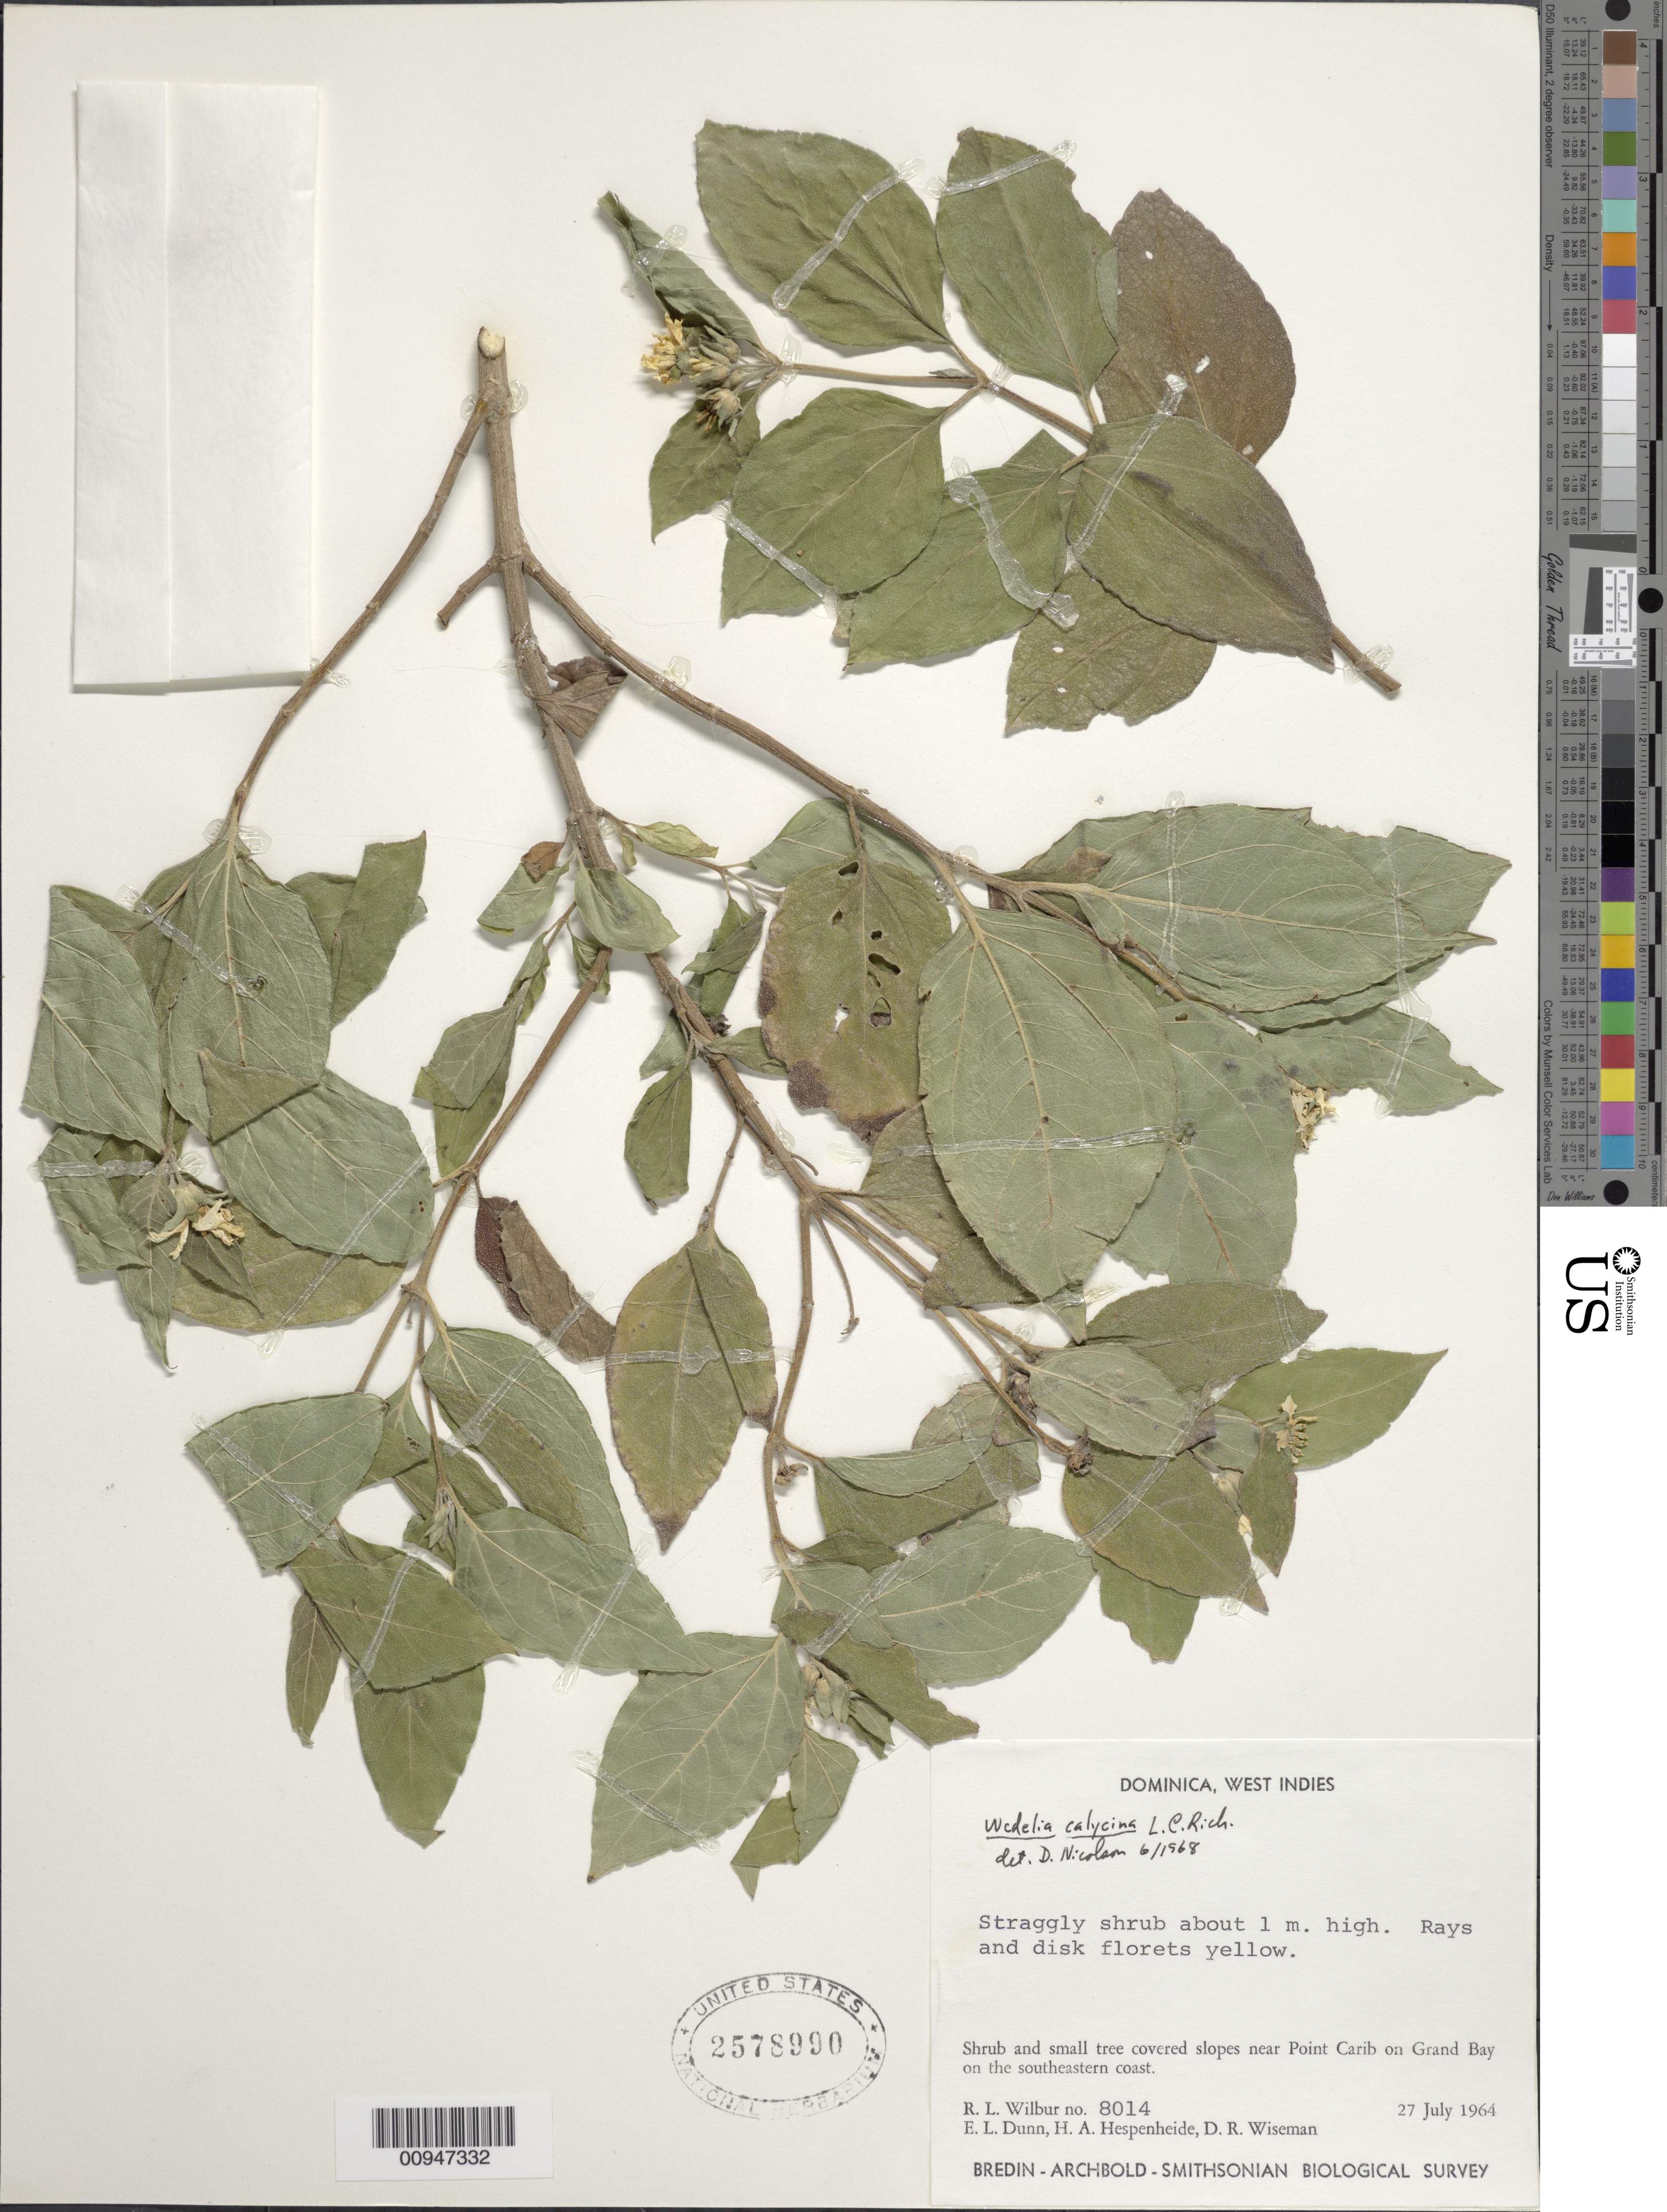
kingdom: Plantae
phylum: Tracheophyta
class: Magnoliopsida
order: Asterales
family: Asteraceae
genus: Wedelia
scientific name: Wedelia calycina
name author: Rich.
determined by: Nicolson, Dan H.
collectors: R. L. Wilbur, E. Dunn, H. A. Hespenheide & D. R. Wiseman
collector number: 8014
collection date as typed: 27 Jun 1964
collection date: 1964-06-27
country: Dominica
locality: Slopes near Point Carib on Grand Bay on the southeastern coast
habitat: Shrub and small tree covered slopes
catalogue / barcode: US 2578990